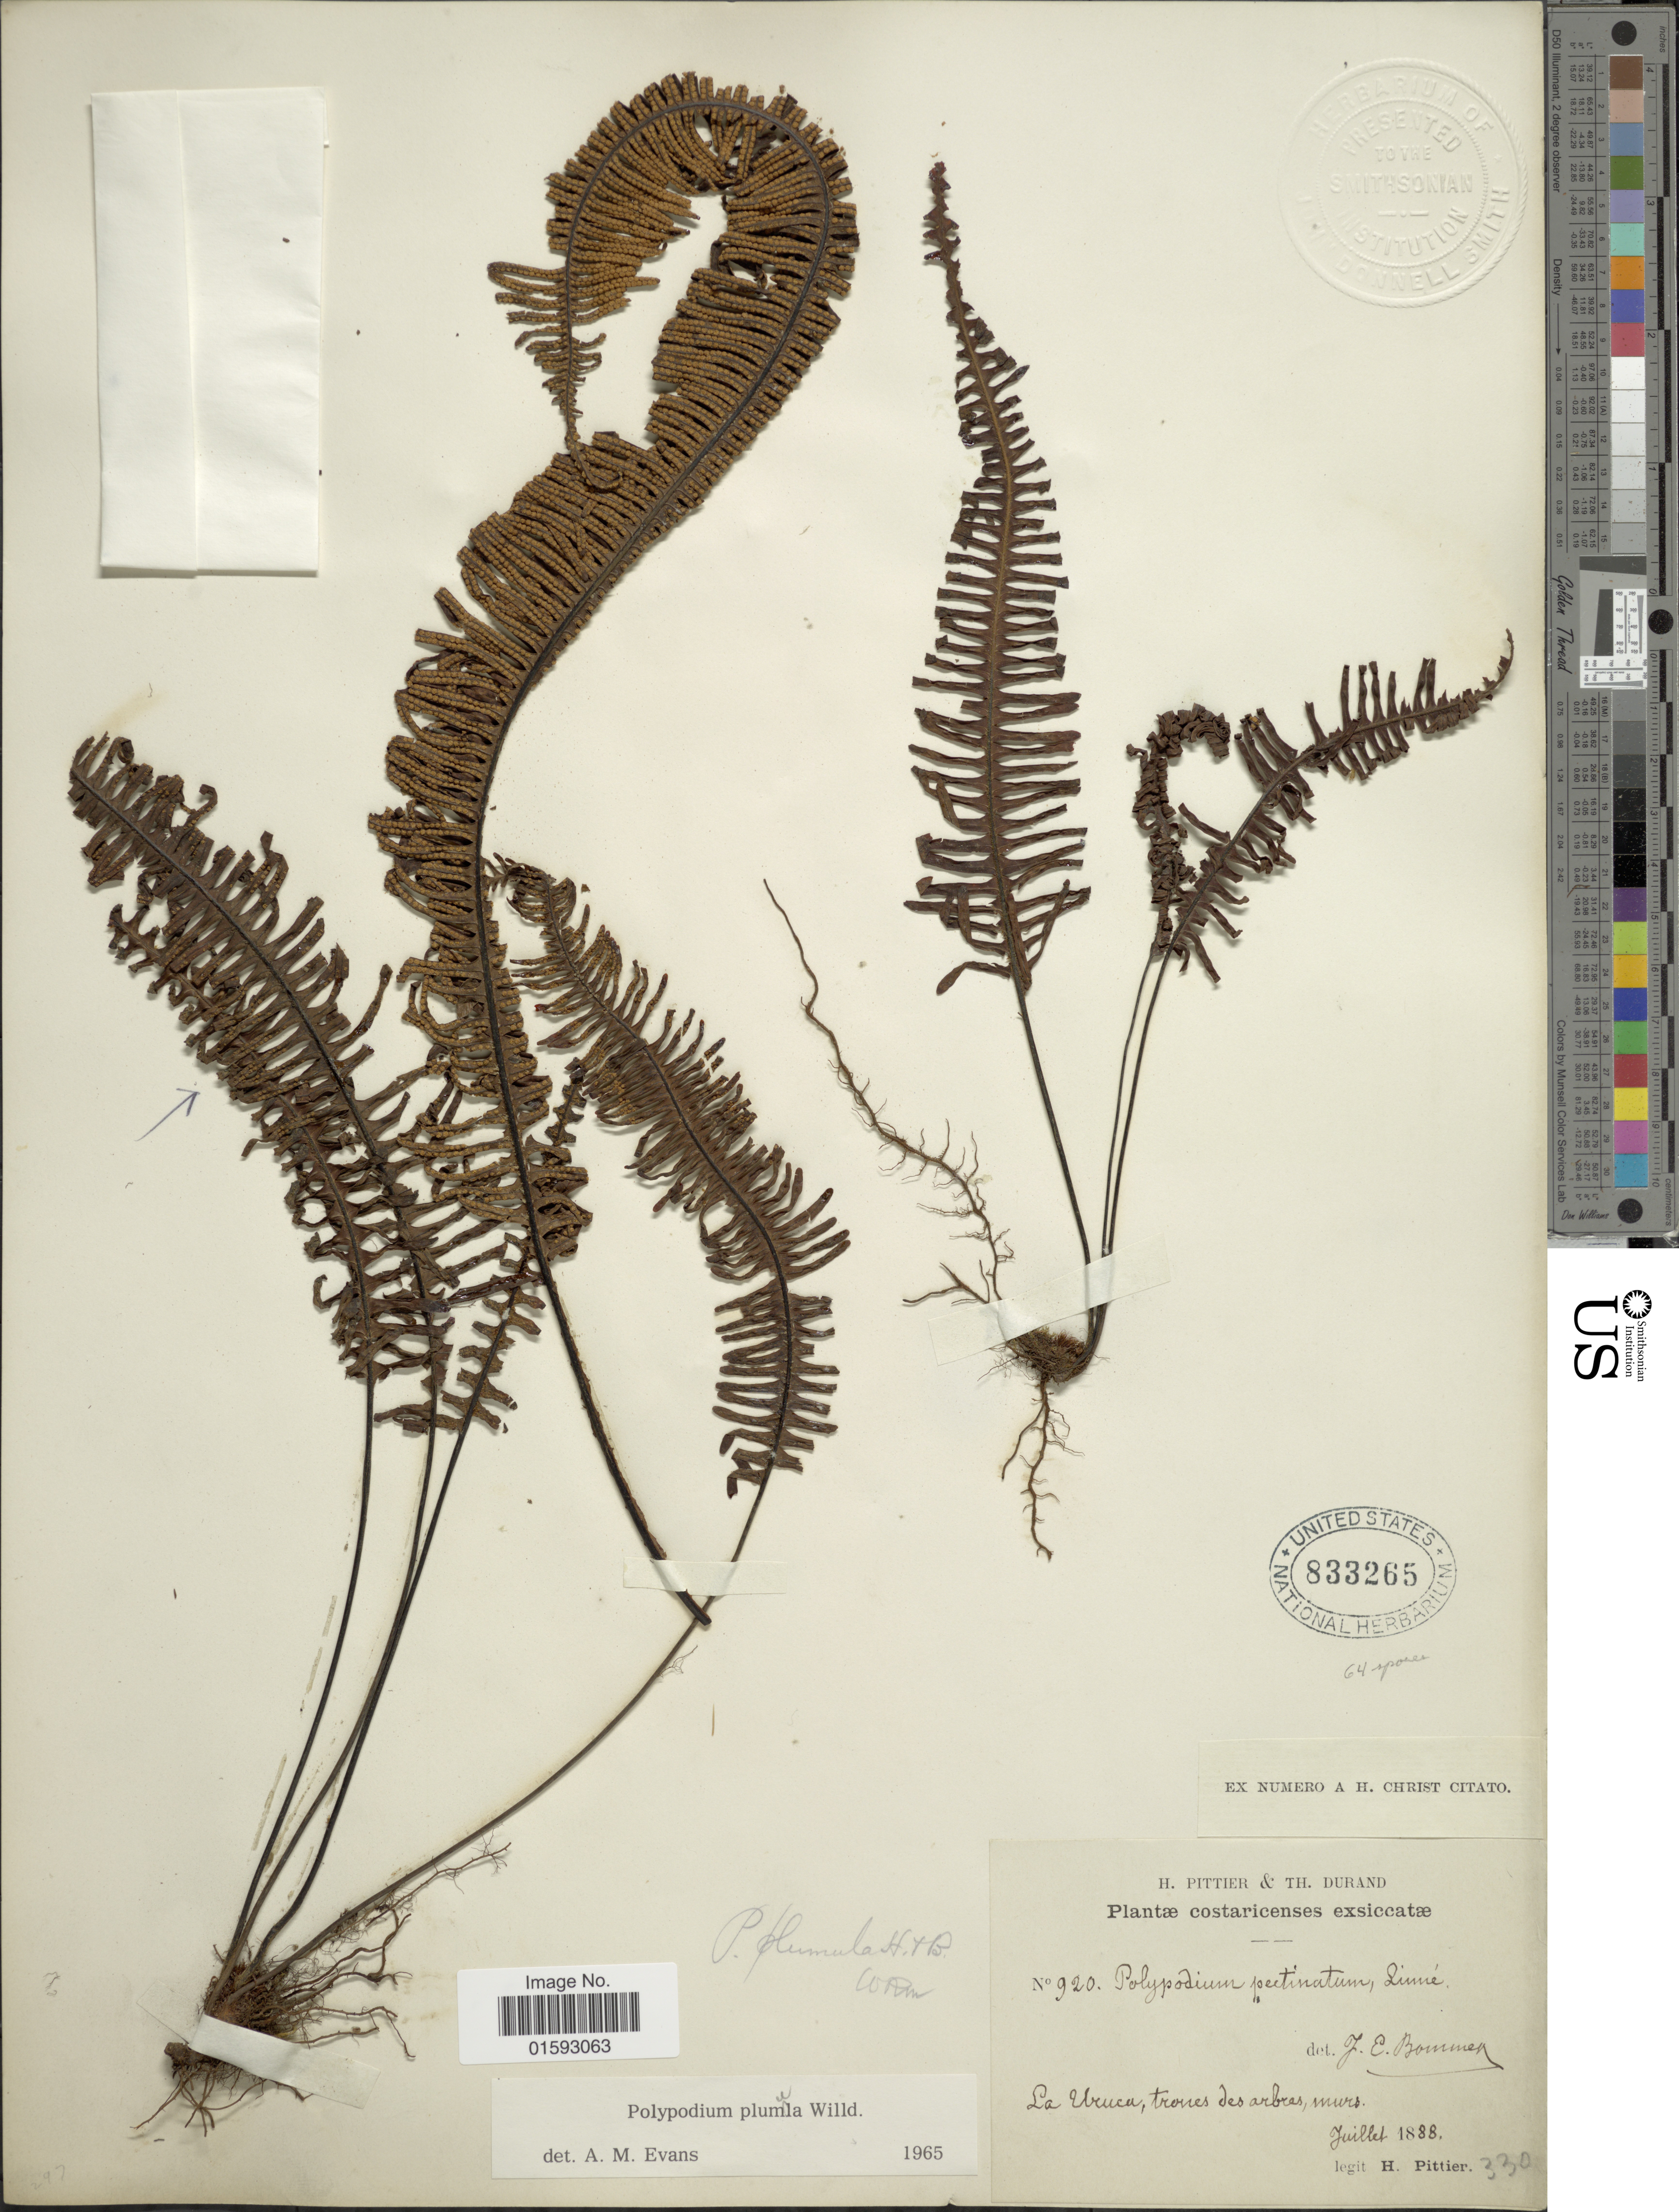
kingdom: Plantae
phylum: Tracheophyta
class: Polypodiopsida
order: Polypodiales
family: Polypodiaceae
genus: Pecluma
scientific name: Pecluma plumula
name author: (Humb. & Bonpl. ex Willd.) M.G. Price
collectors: H. F. Pittier & T. Durand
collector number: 920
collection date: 1888-07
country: Costa Rica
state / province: San José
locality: La Uruca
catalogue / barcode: US 833265